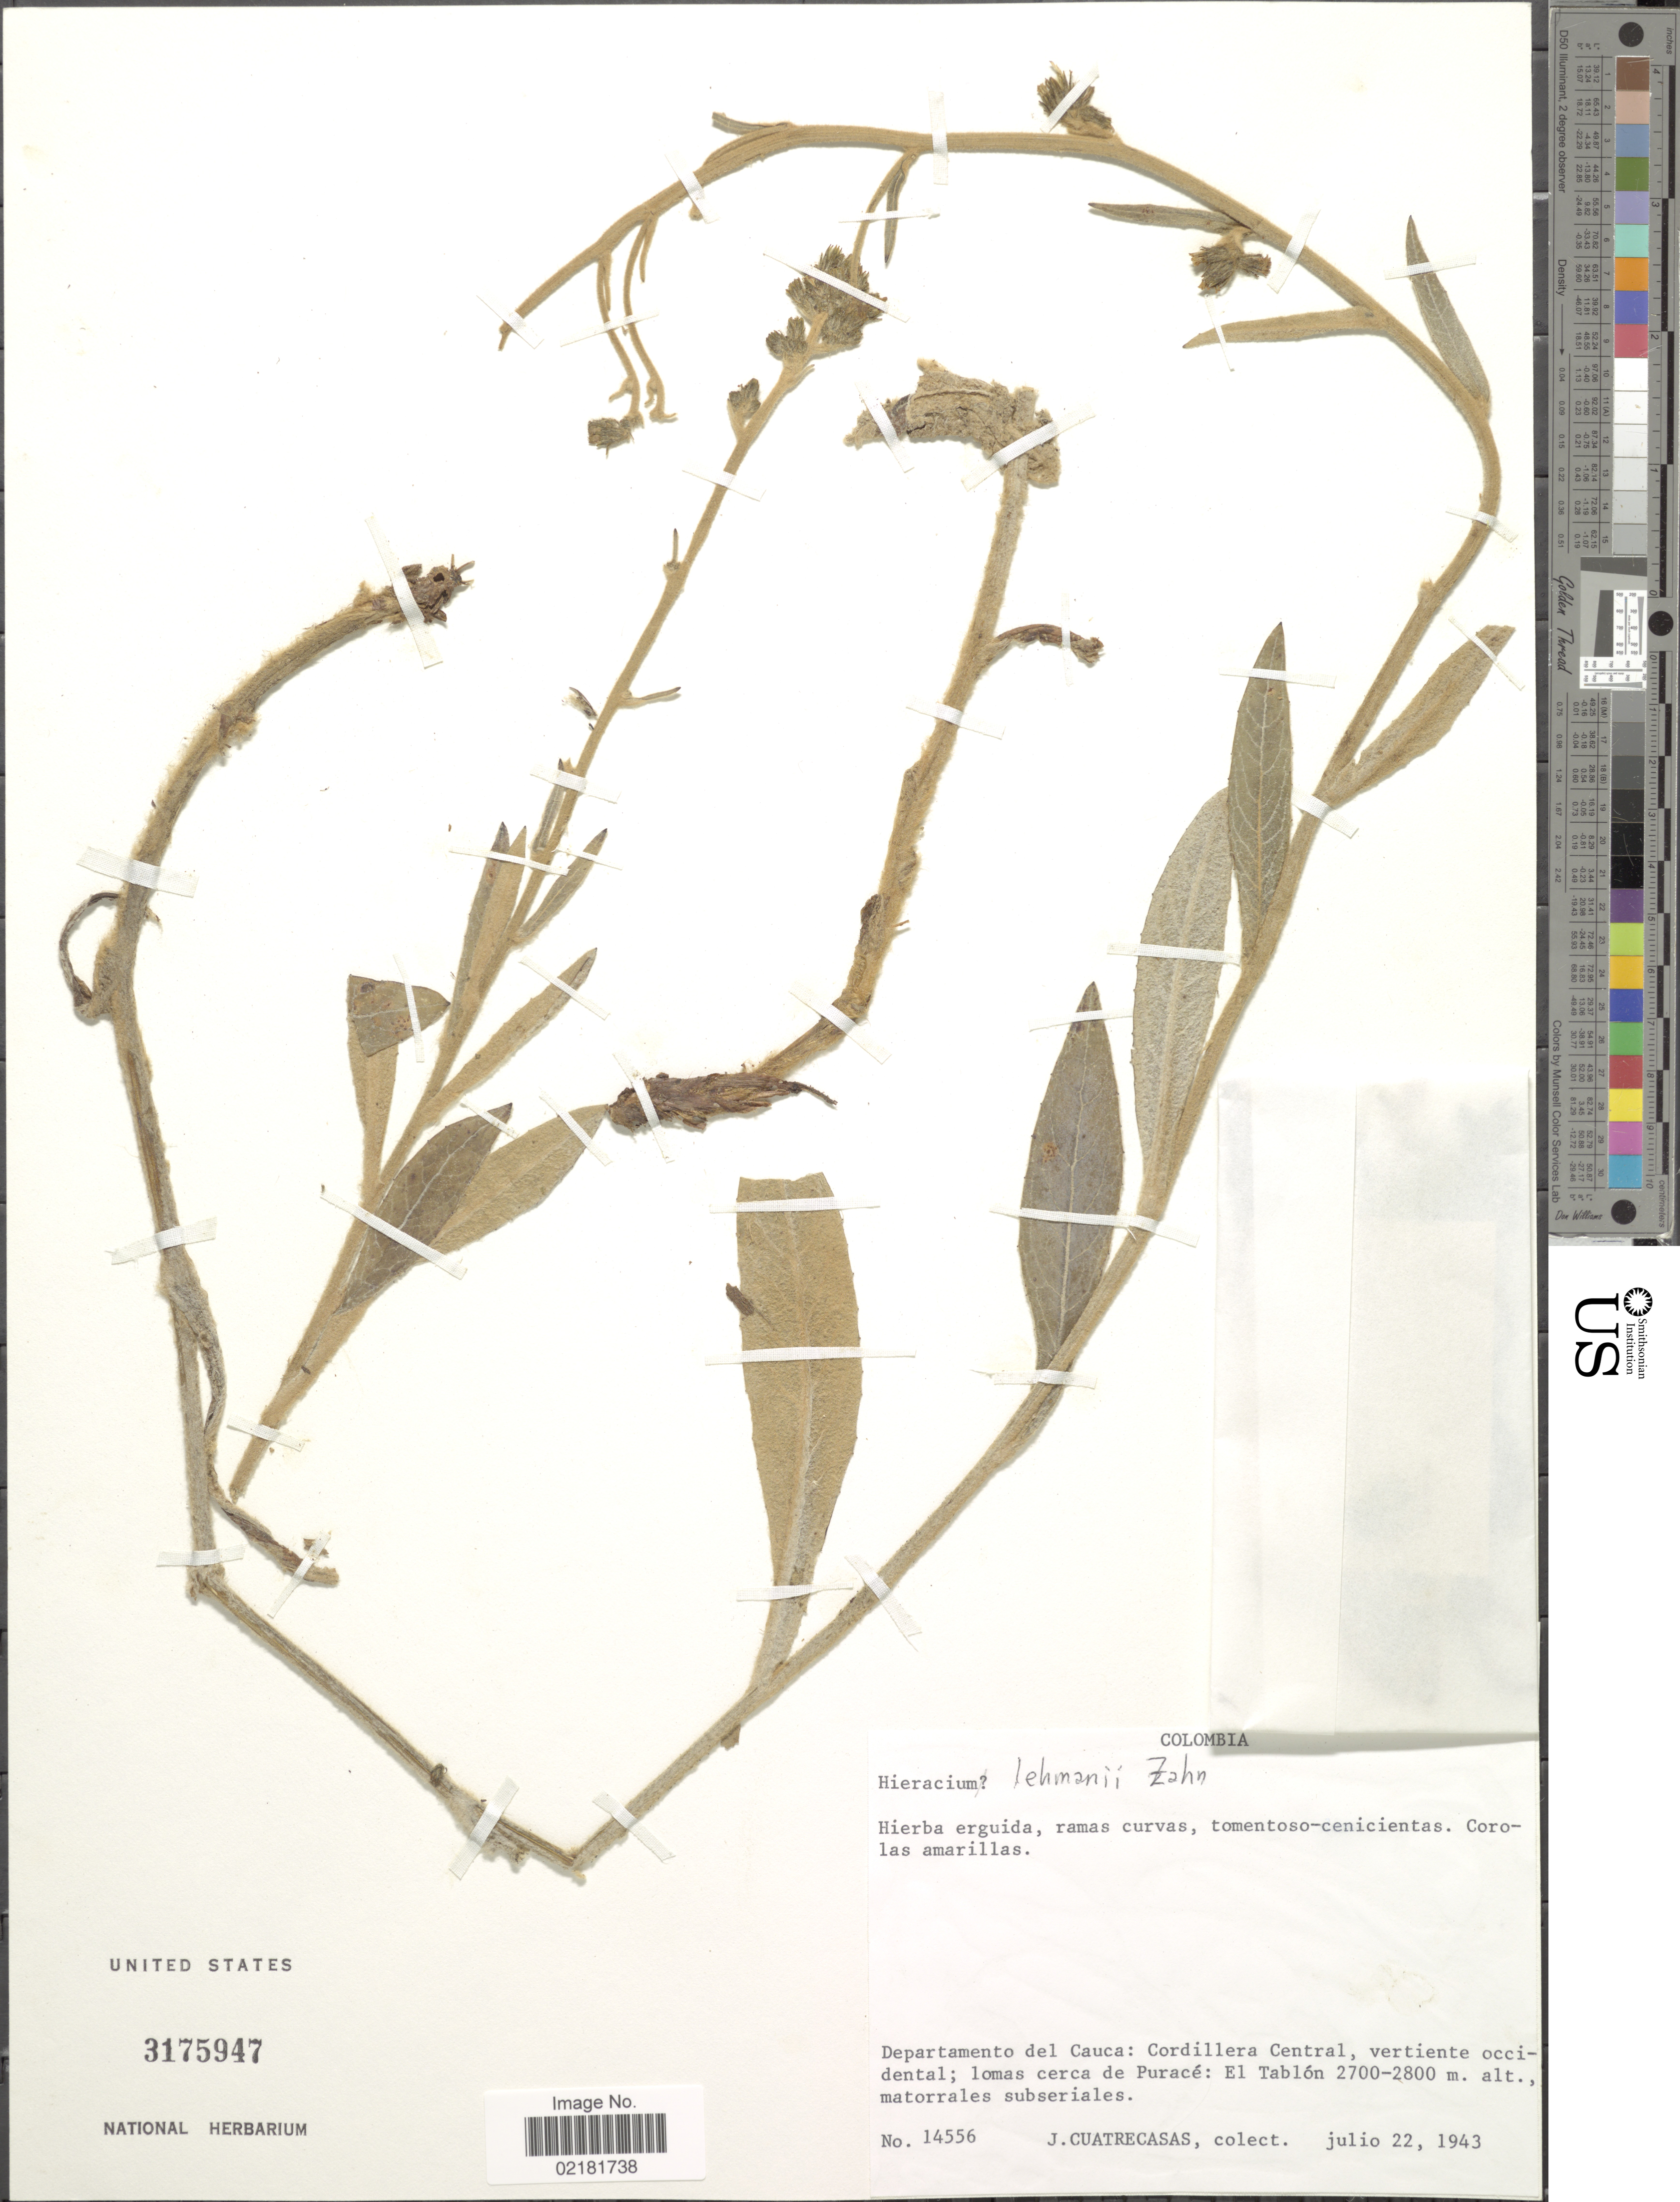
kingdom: Plantae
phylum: Tracheophyta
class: Magnoliopsida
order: Asterales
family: Asteraceae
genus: Hieracium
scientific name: Hieracium lehmannii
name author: Zahn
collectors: J. Cuatrecasas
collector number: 14556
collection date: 1943-07-22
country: Colombia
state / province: Cauca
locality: Cordillera Central, vertiente occidental; lomas cerca de Purace: El Tablon.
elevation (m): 2700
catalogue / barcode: US 3175947